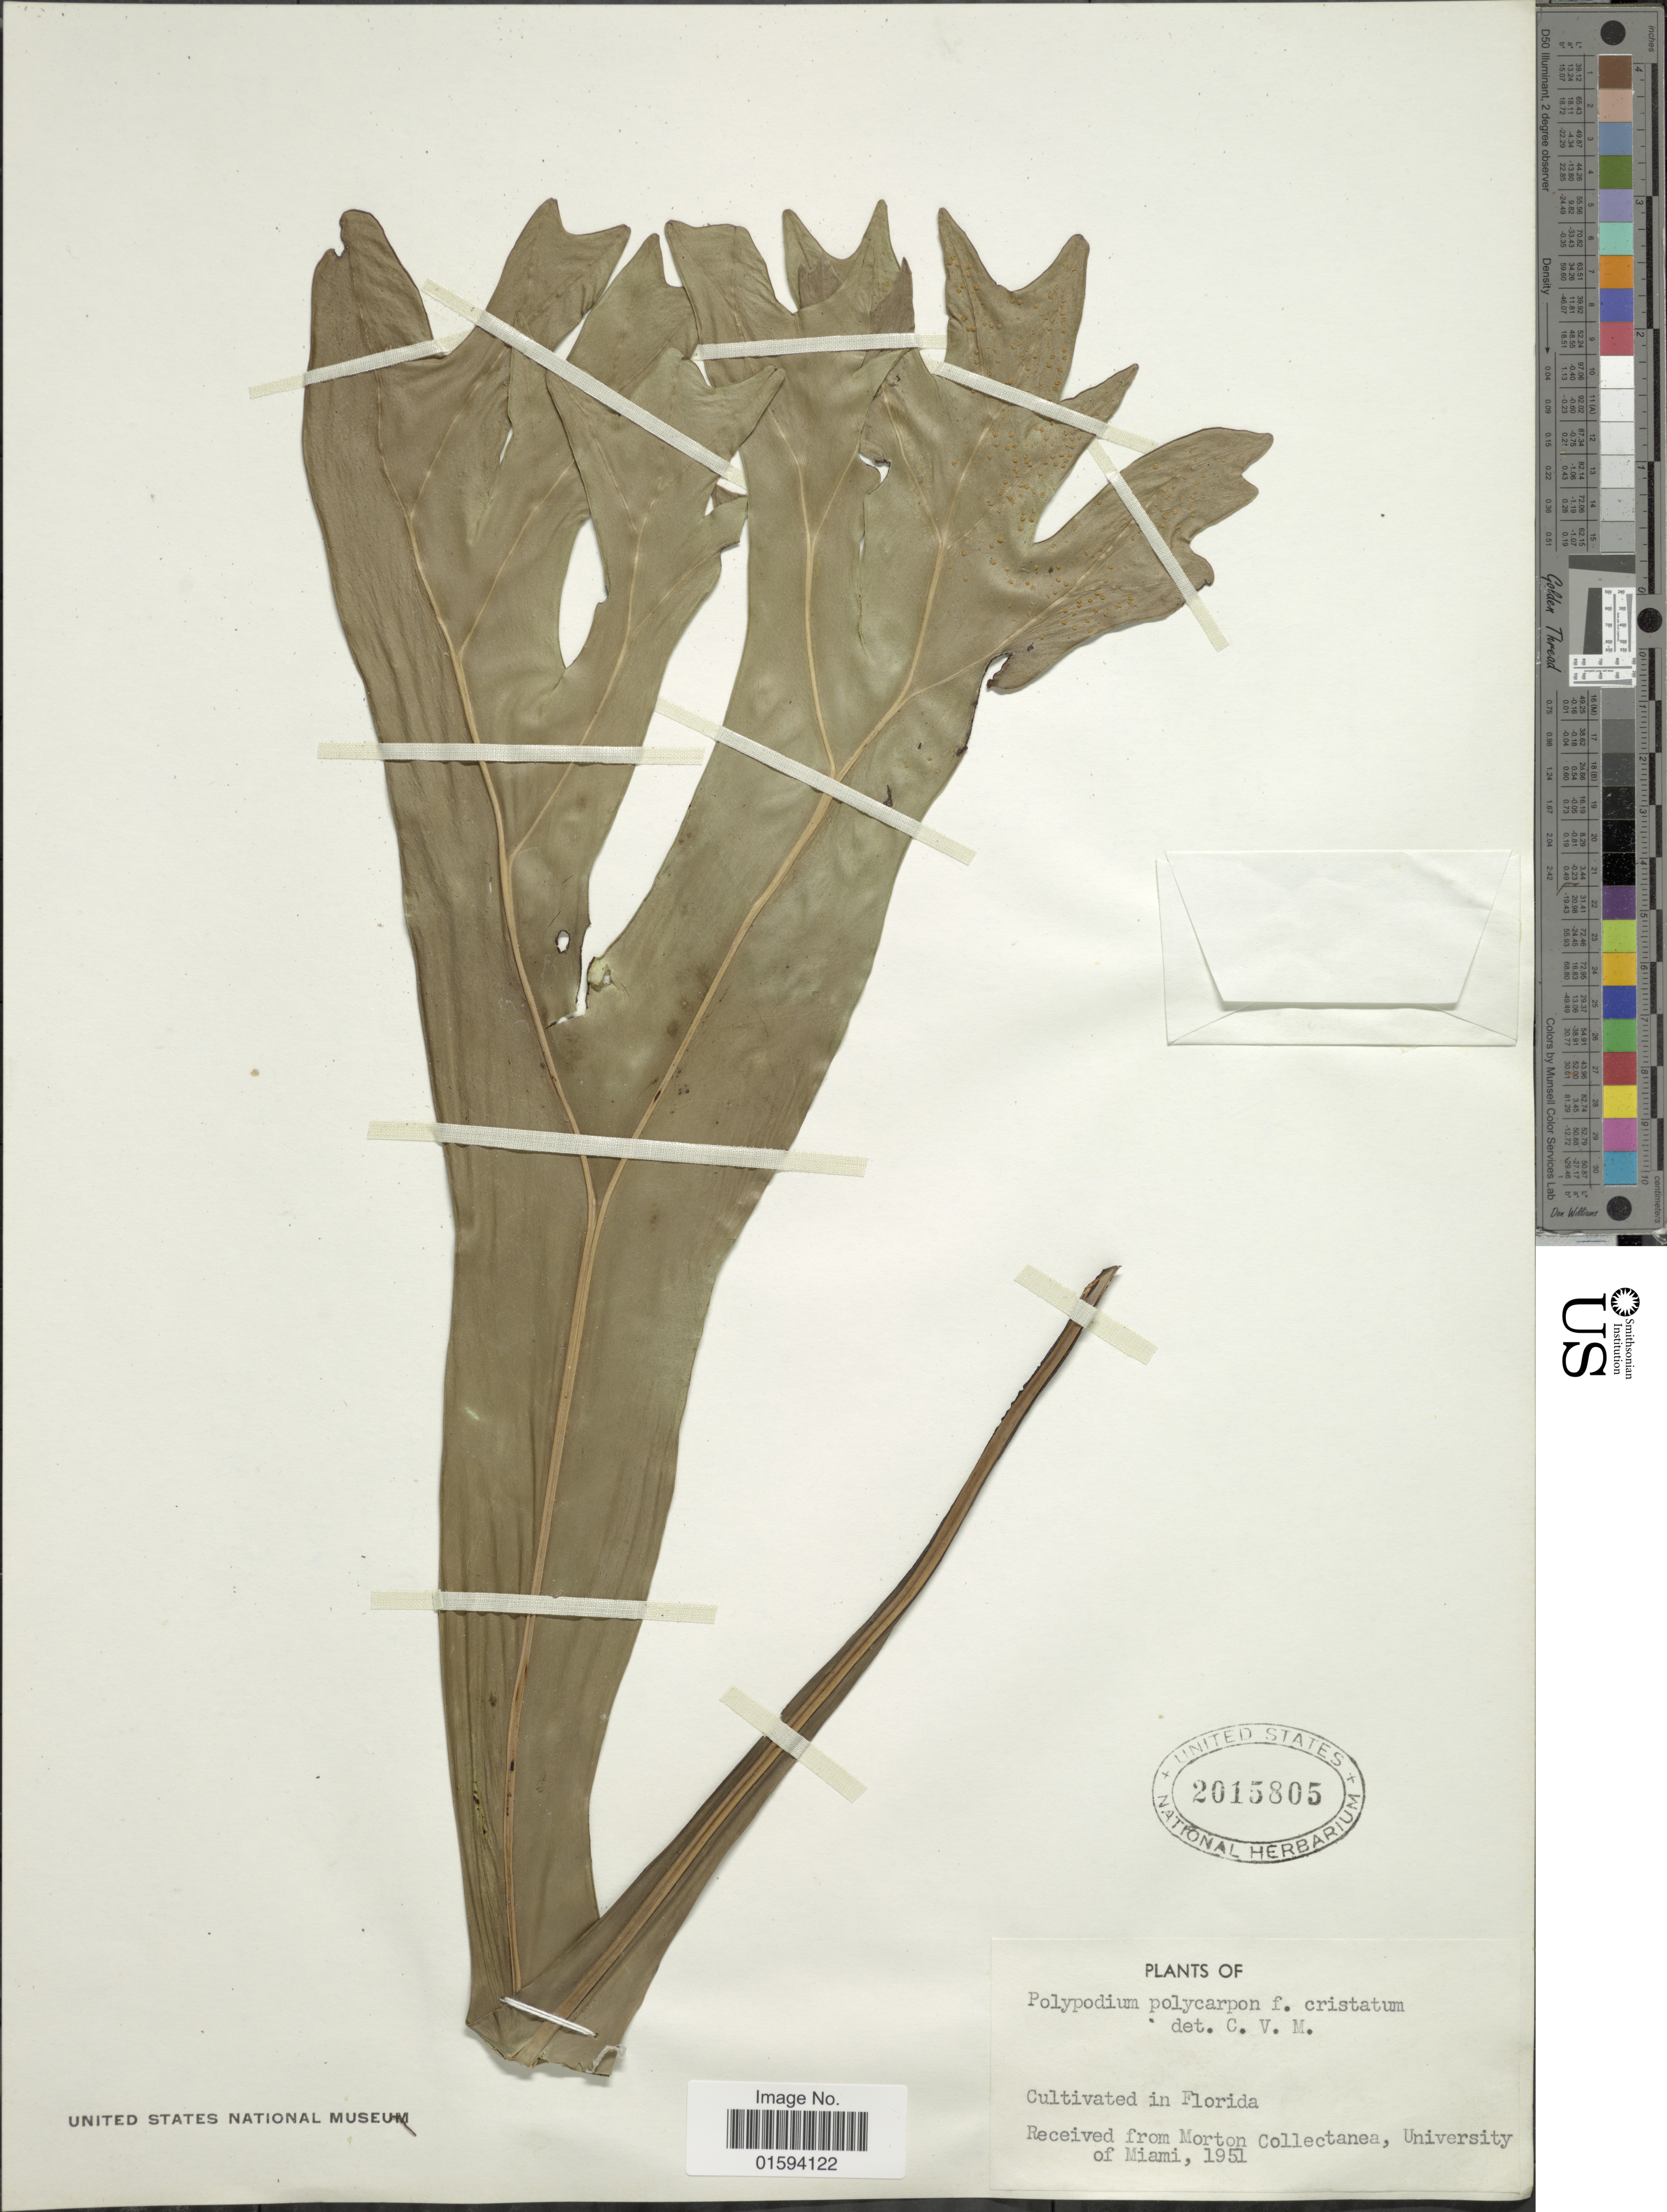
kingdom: Plantae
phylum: Tracheophyta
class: Polypodiopsida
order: Polypodiales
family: Polypodiaceae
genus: Polypodium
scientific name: Polypodium polycarpon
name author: Cav. ex Sw.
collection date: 1951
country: United States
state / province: Florida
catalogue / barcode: US 2015805